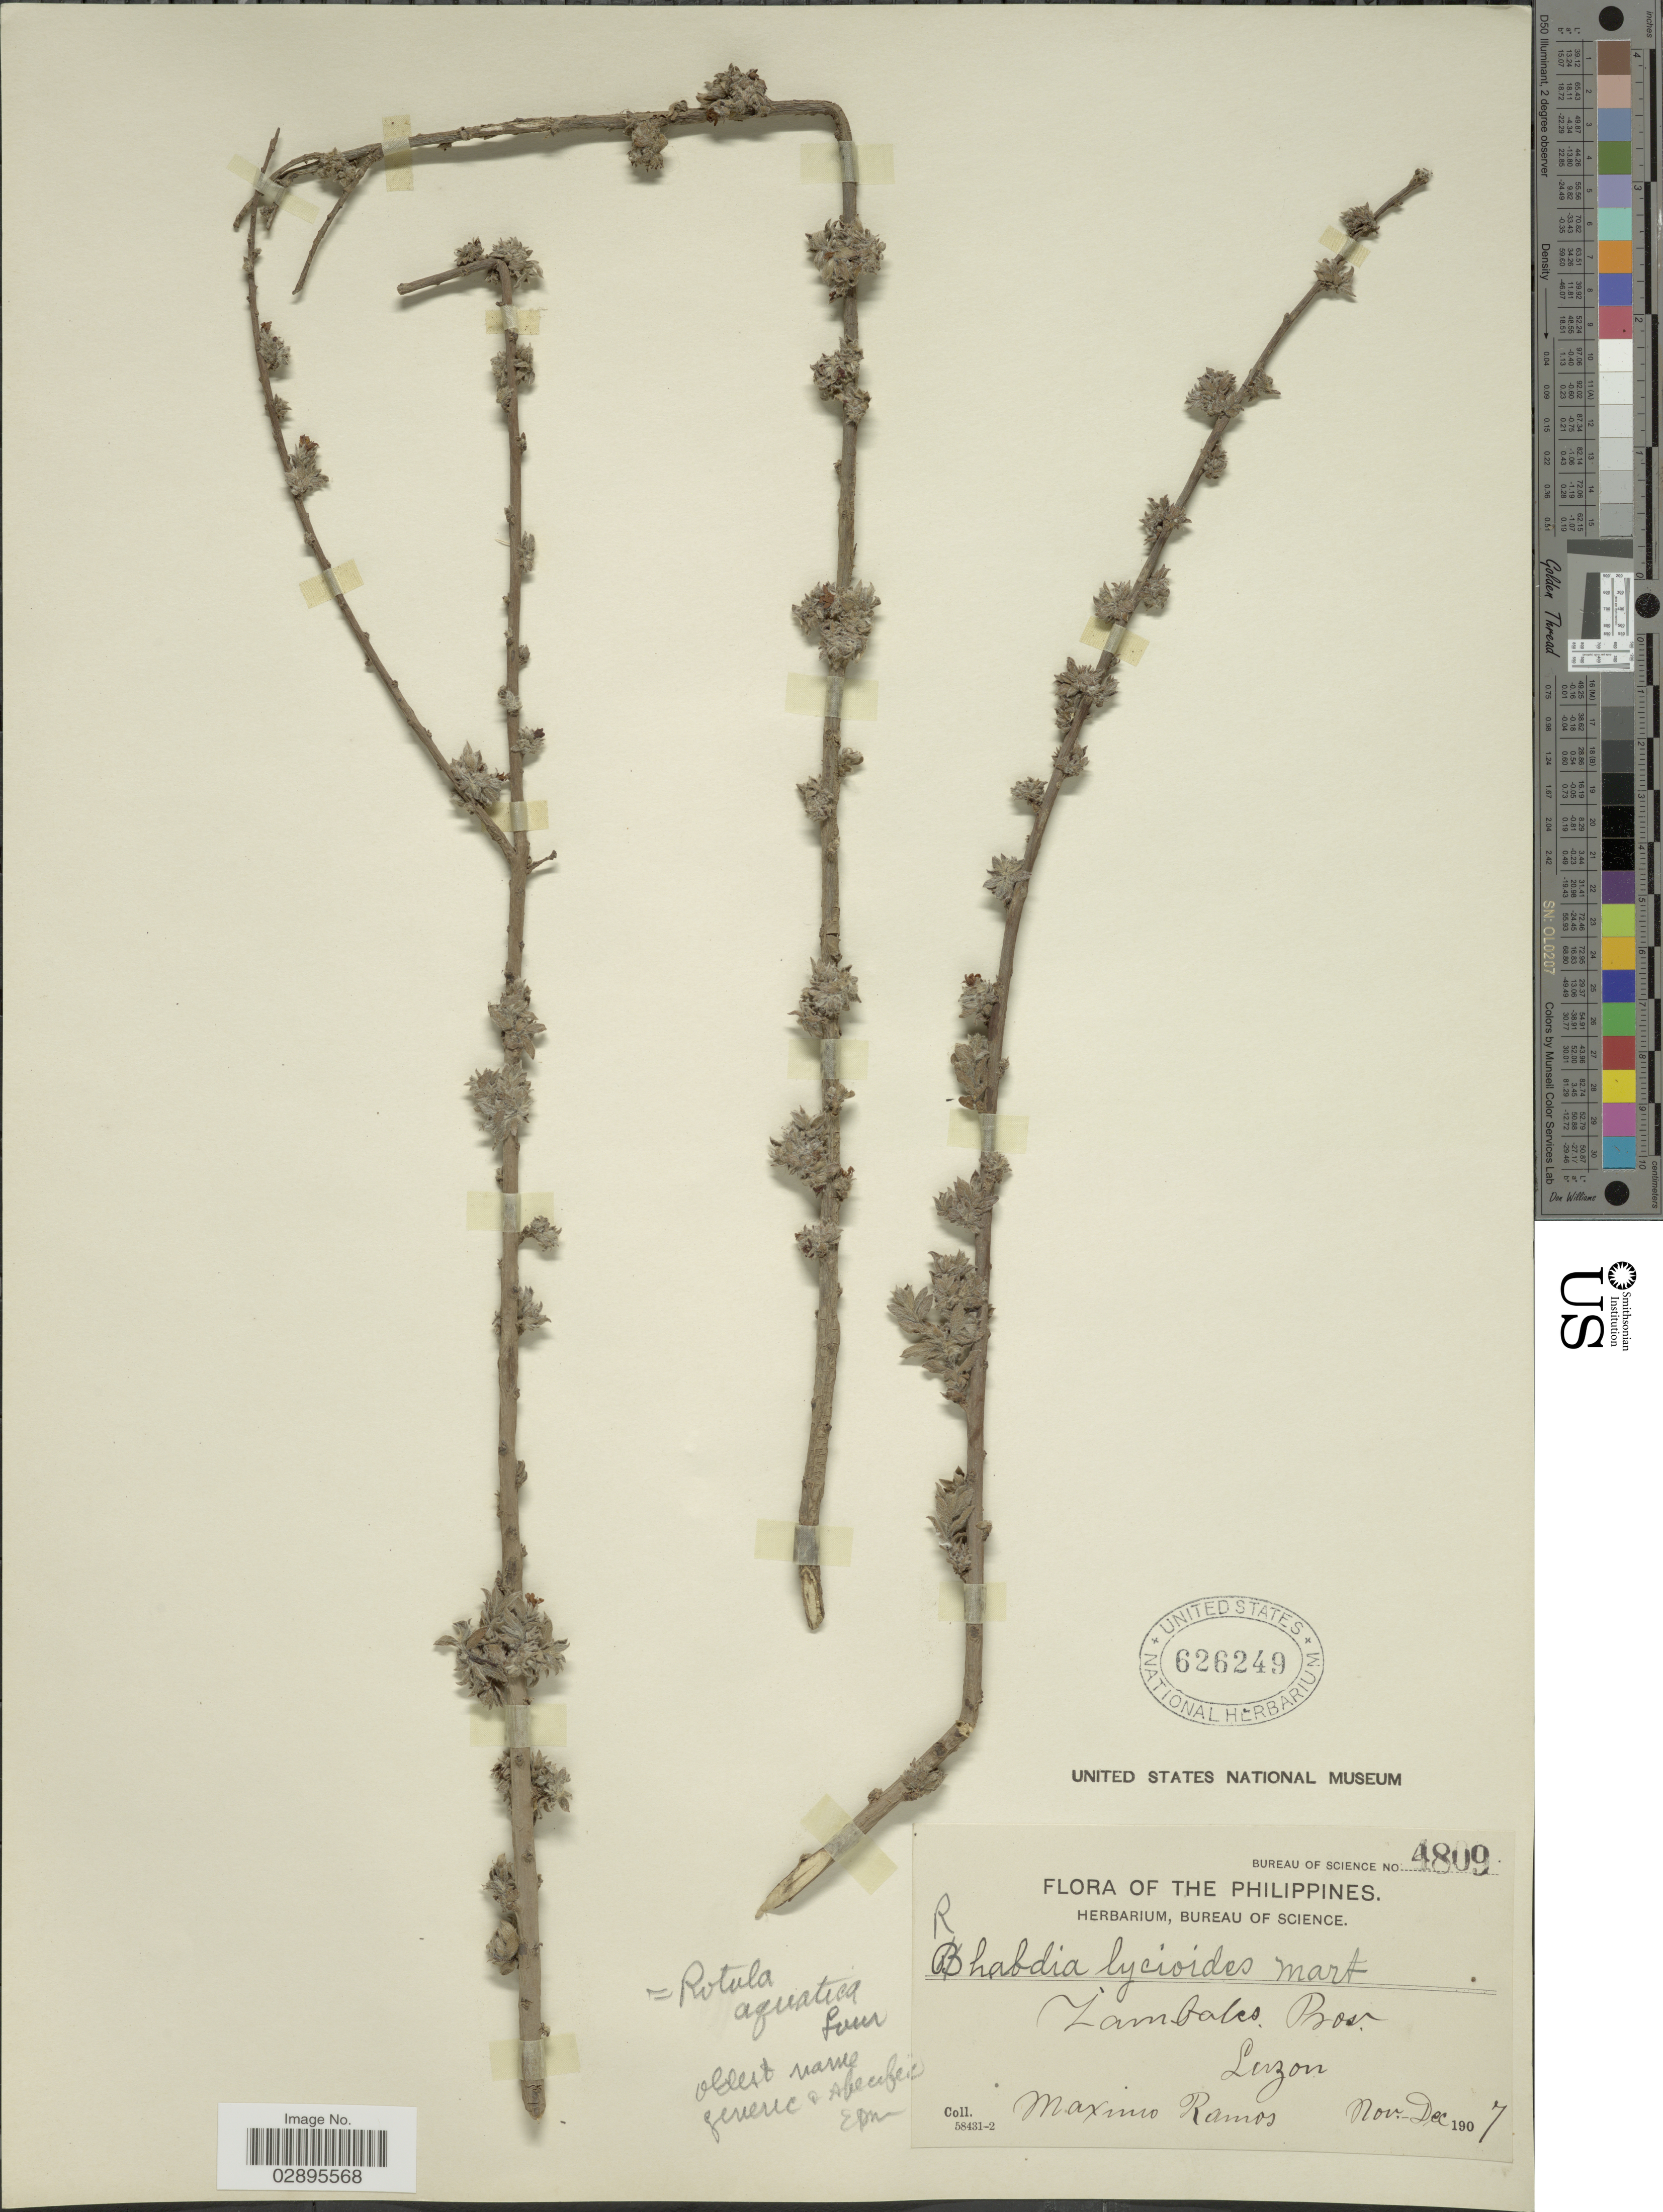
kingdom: Plantae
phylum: Tracheophyta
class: Magnoliopsida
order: Boraginales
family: Ehretiaceae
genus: Ehretia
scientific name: Ehretia aquatica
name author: (Lour.) Gottschling & Hilger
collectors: M. Ramos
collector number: Bureau of Science 4809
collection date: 1907-11/1907-12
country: Philippines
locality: Zambales Prov. Luzon.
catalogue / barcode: US 626249